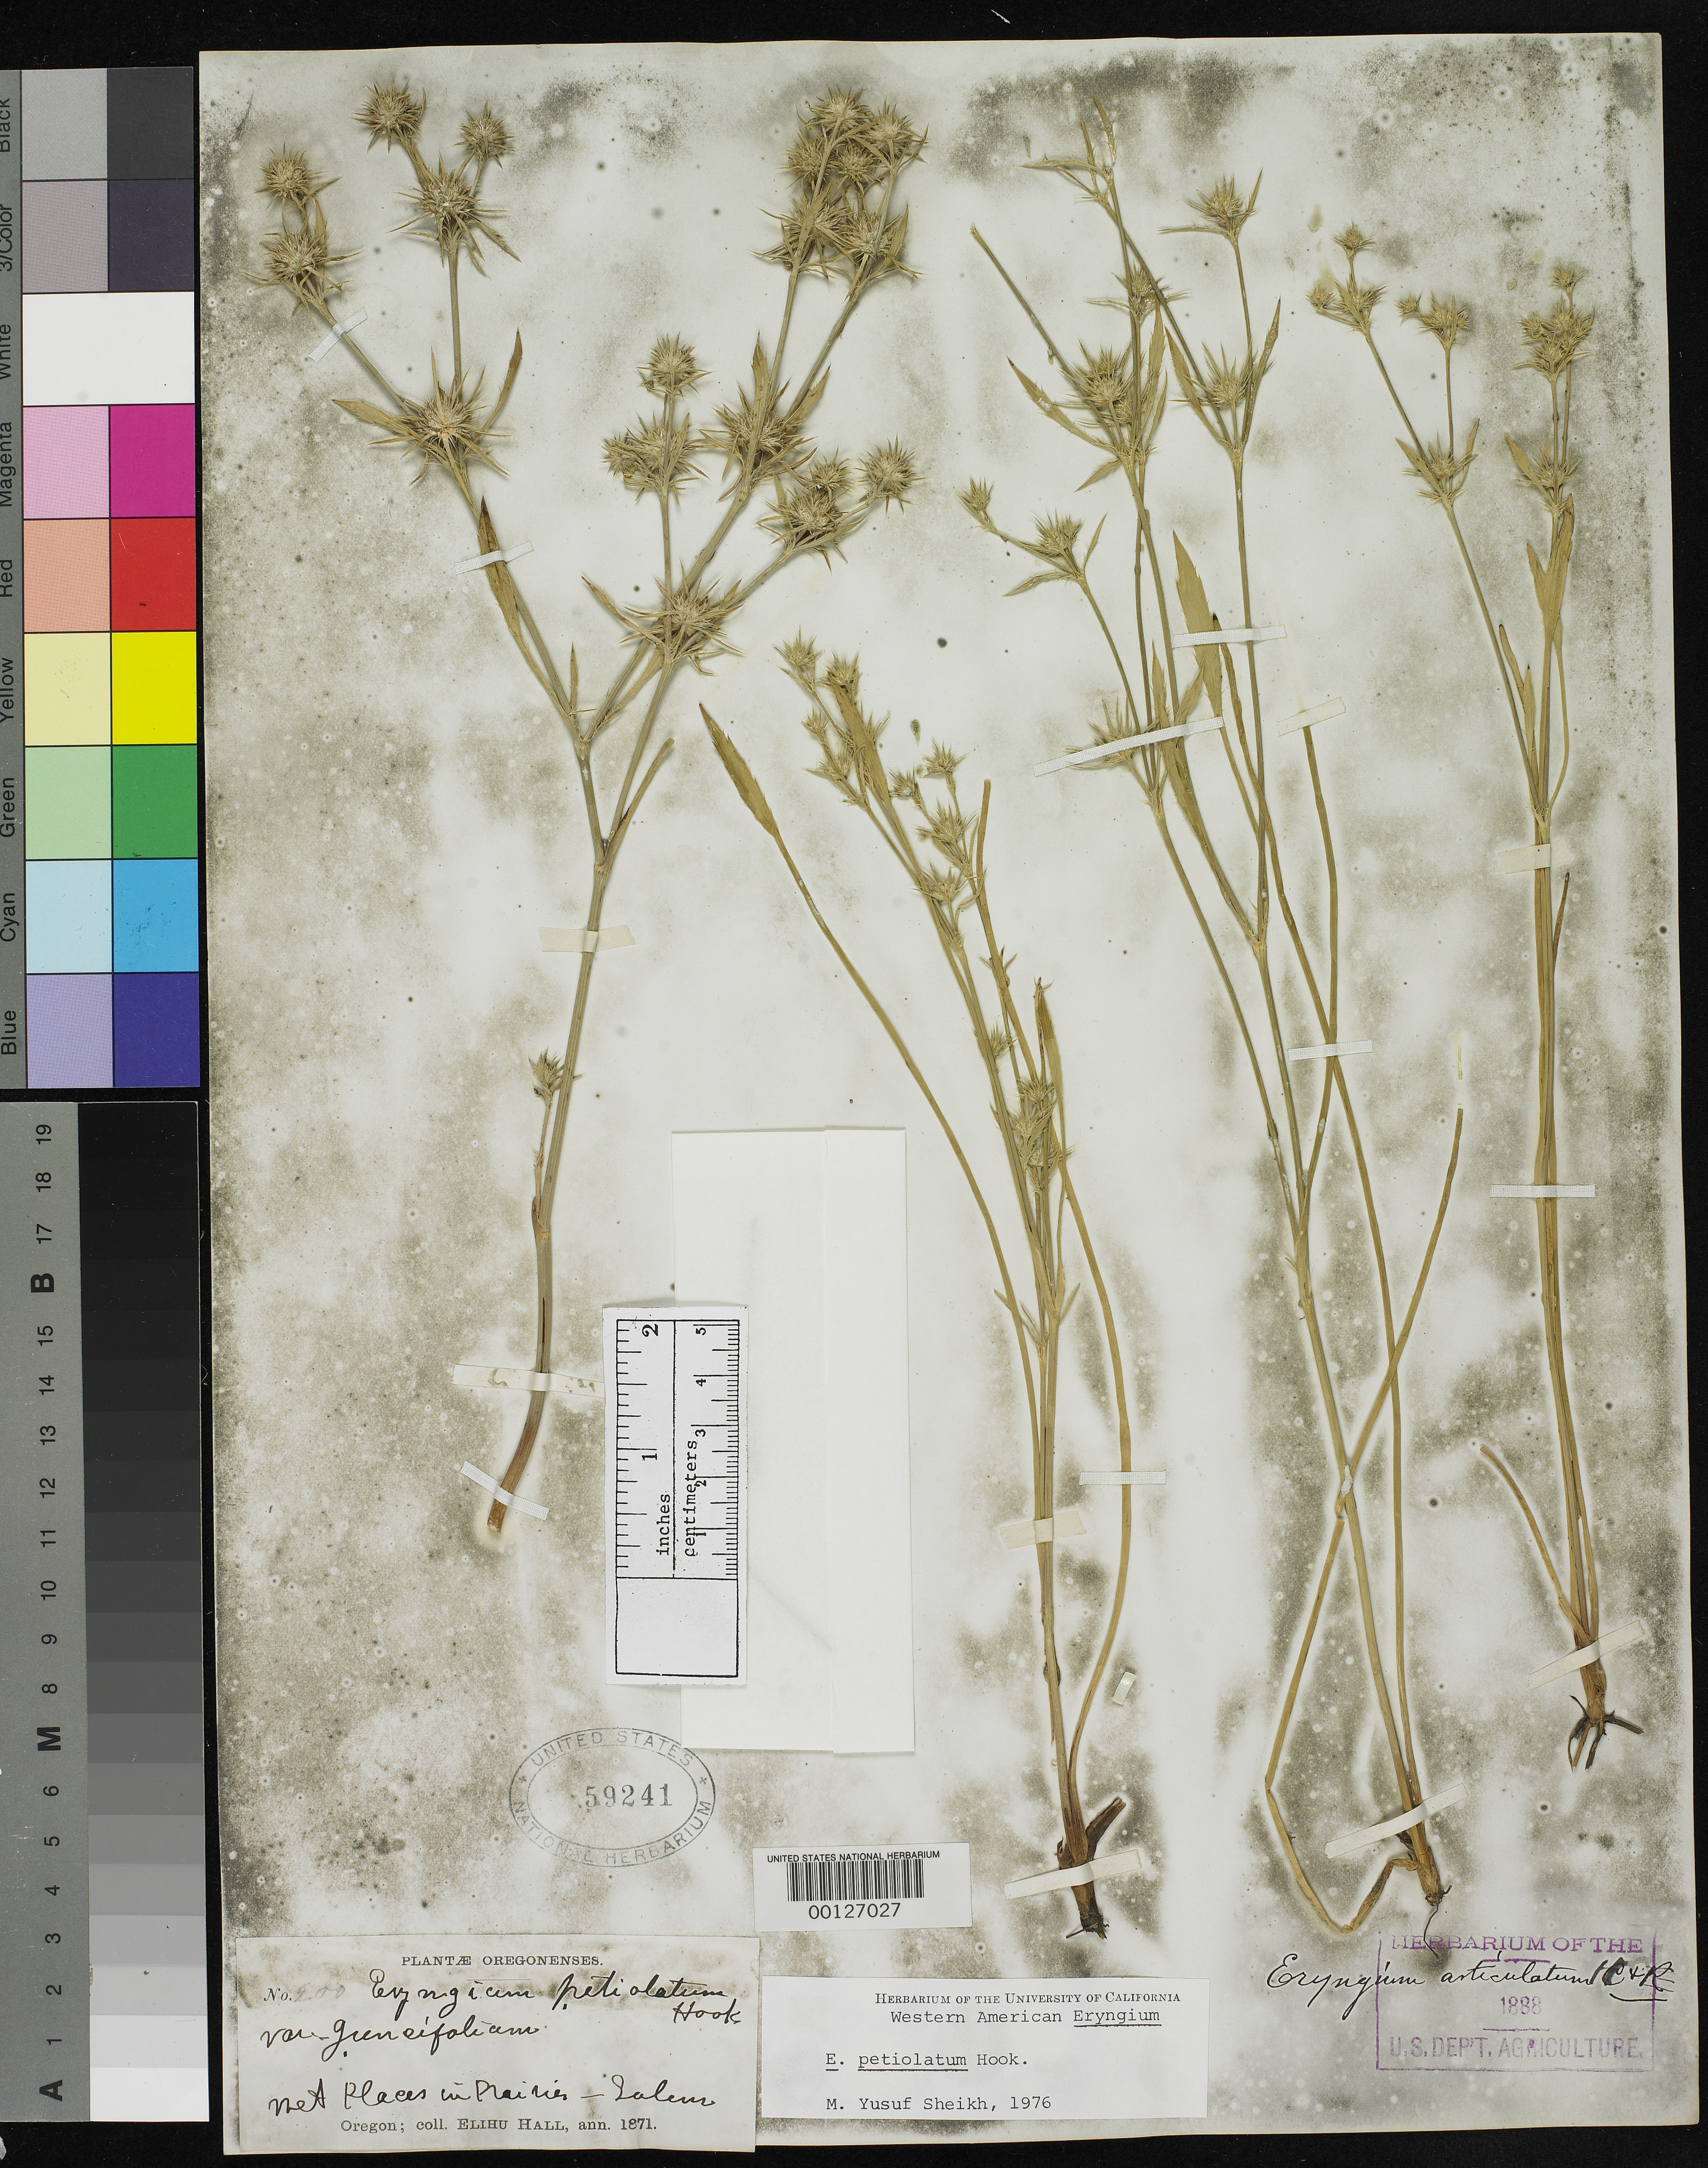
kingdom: Plantae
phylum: Tracheophyta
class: Magnoliopsida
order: Apiales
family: Apiaceae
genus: Eryngium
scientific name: Eryngium petiolatum var. juncifolium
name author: A. Gray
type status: Type Collection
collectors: E. Hall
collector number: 200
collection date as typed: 1871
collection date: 1871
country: United States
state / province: Oregon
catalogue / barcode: US 59241